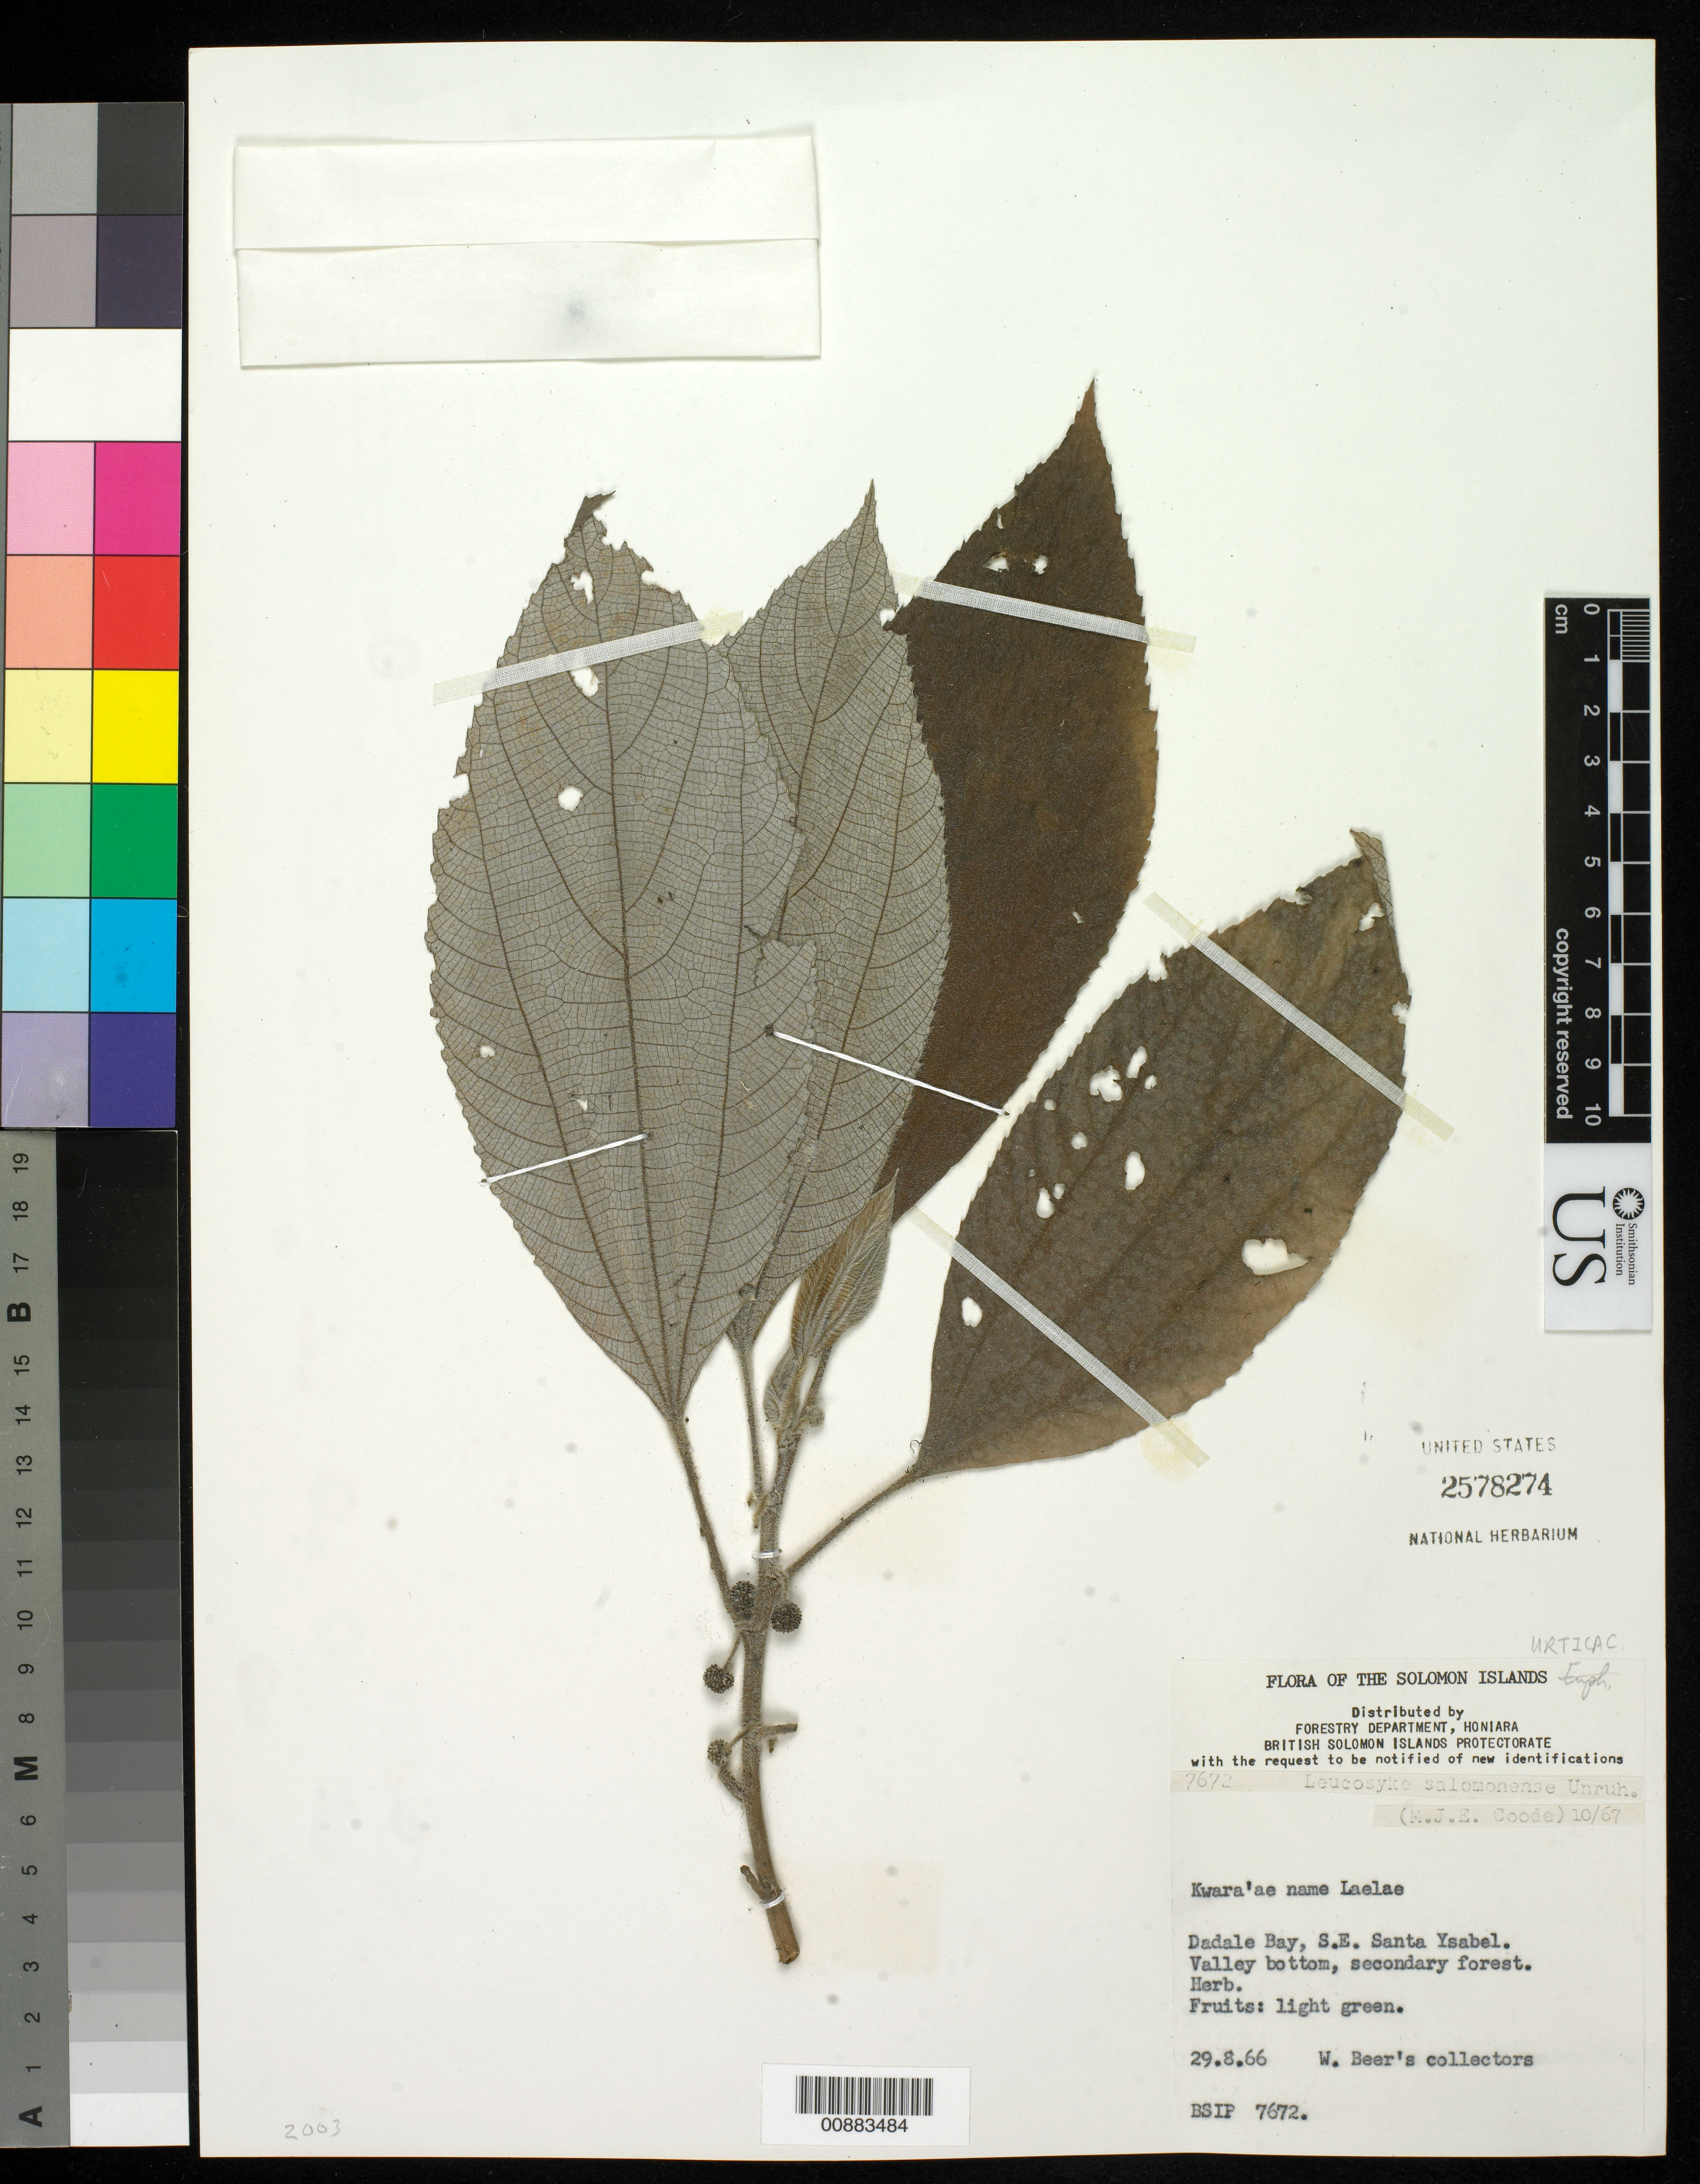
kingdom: Plantae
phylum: Tracheophyta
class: Magnoliopsida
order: Rosales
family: Urticaceae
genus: Leucosyke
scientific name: Leucosyke salomonensis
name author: Unruh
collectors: W. Beer's Collectors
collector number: BSIP 7672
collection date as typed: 29 Aug 1966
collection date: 1966-08-29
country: Solomon Islands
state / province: Isabel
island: Santa Isabel [Ysabel]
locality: Dadale Bay, SE Santa Ysabel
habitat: Valley bottom, secondary forest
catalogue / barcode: US 2578274